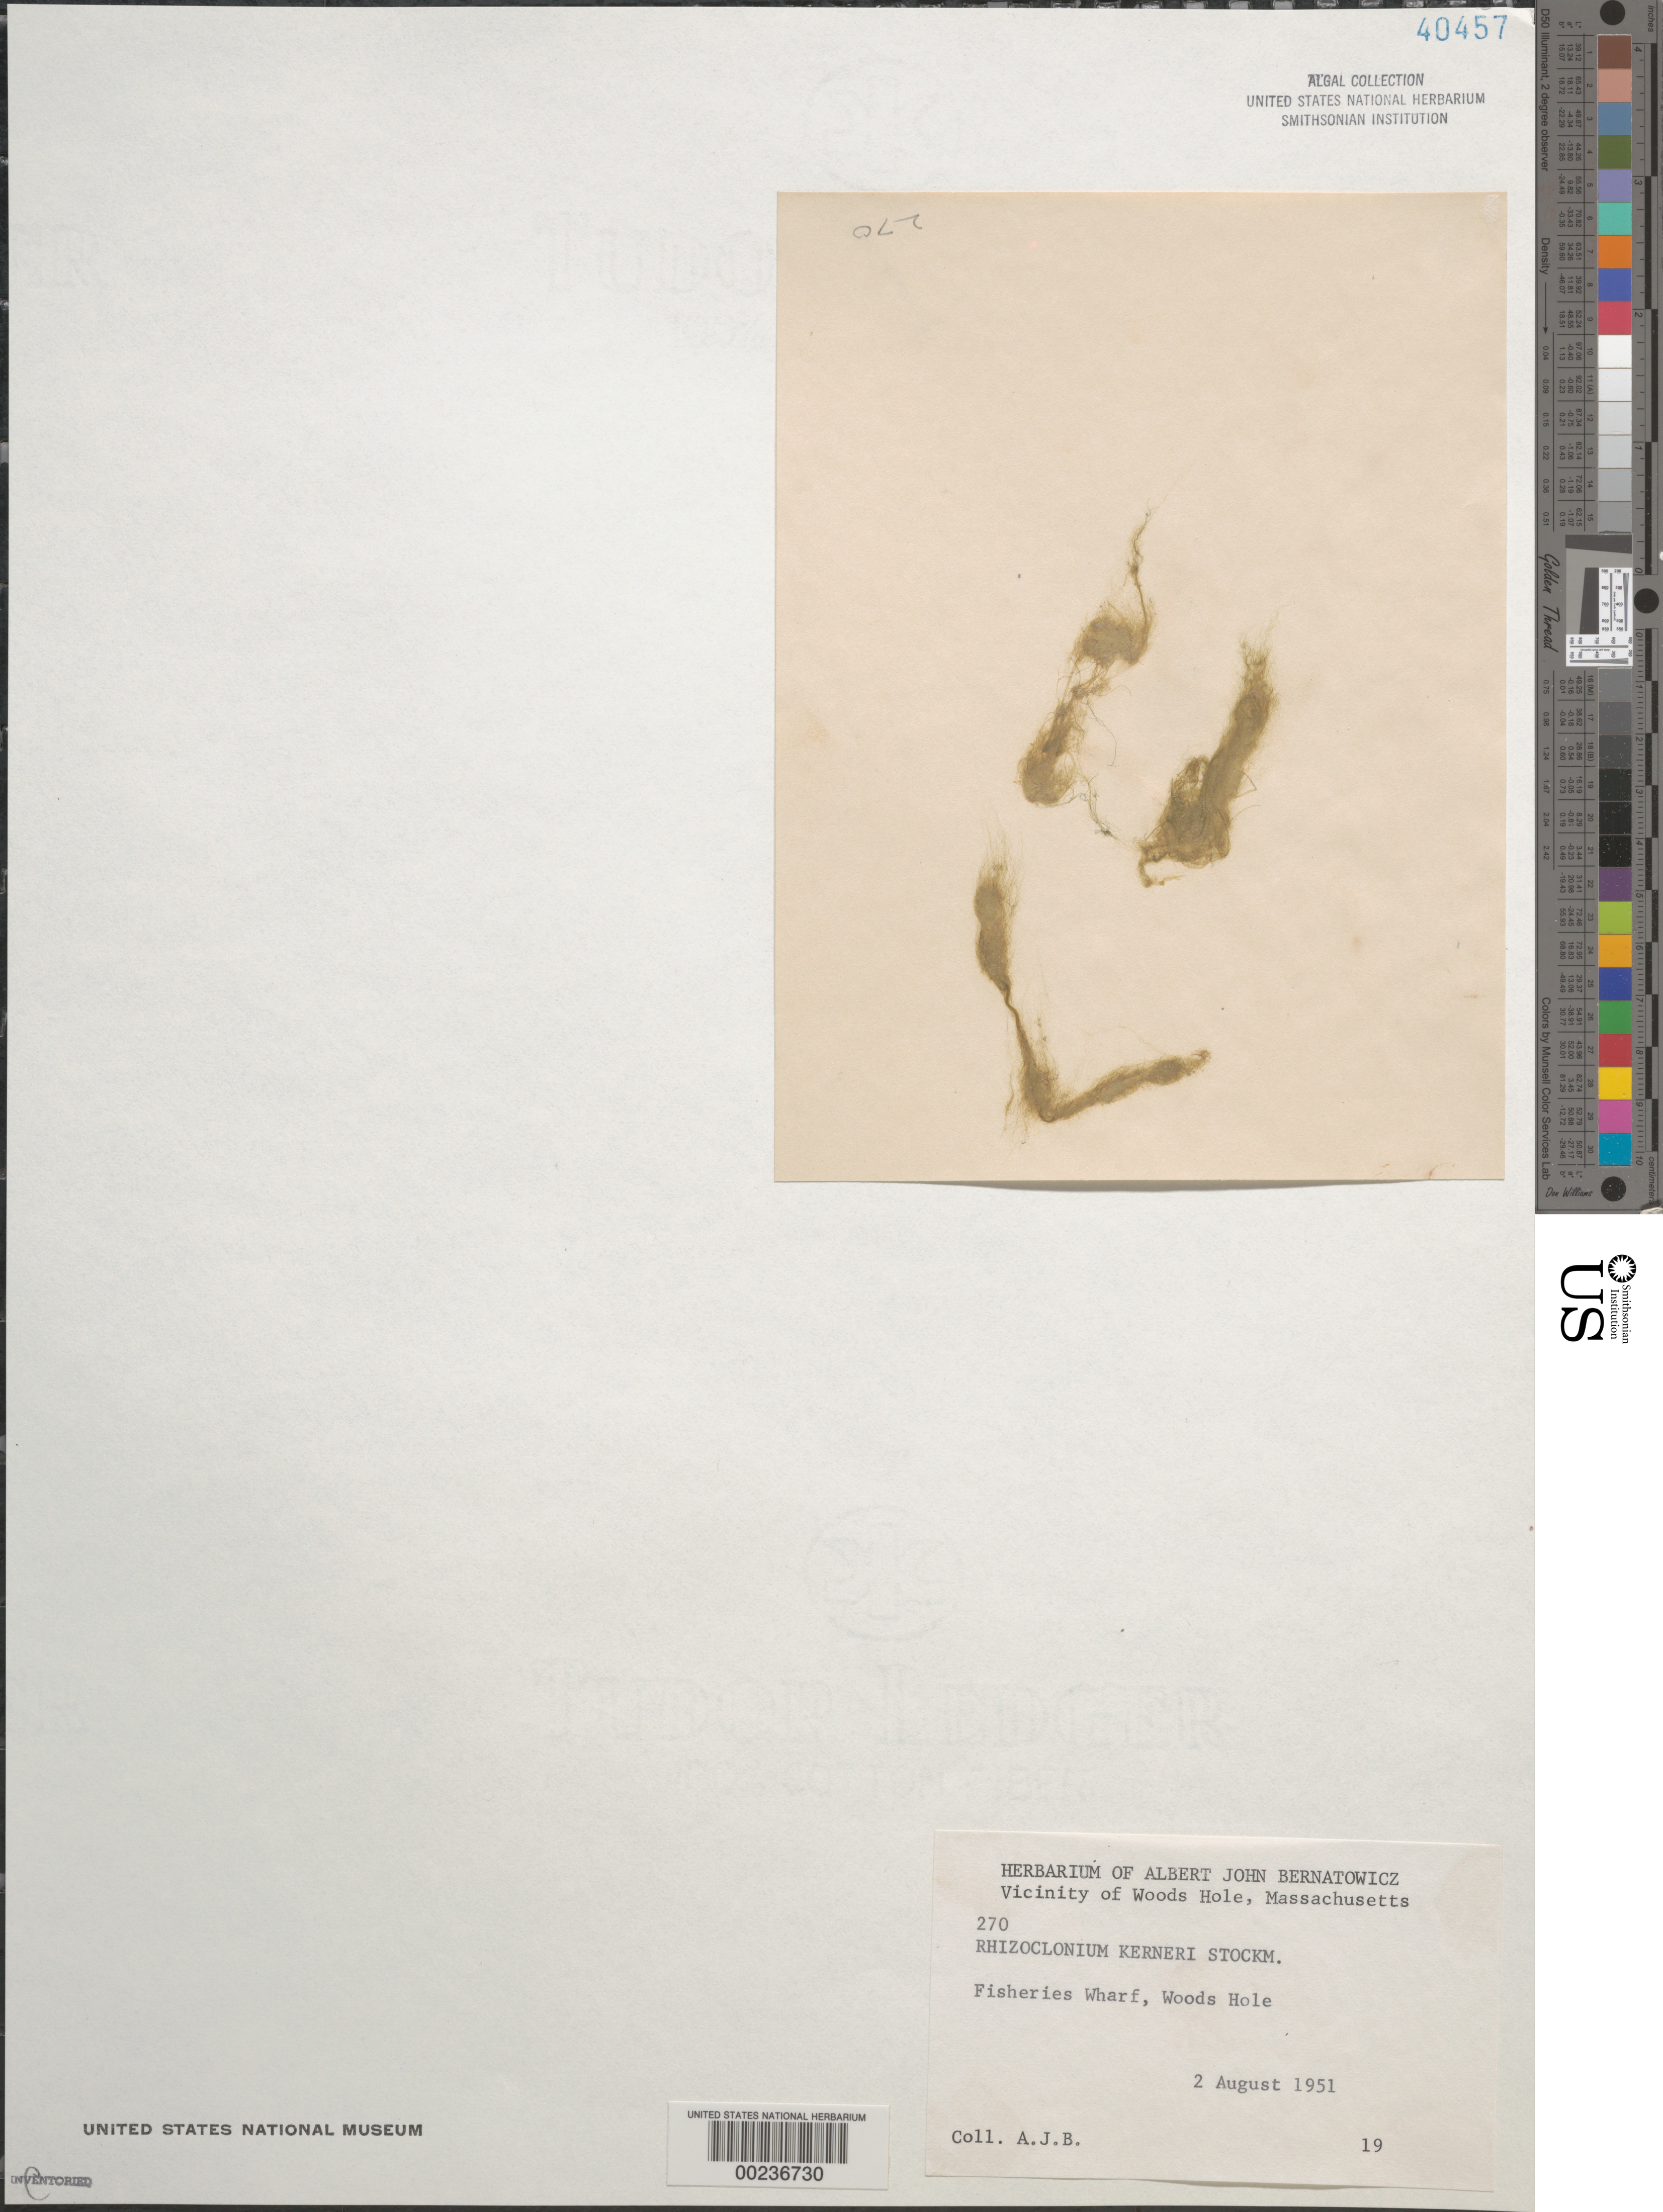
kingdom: Plantae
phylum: Chlorophyta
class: Ulvophyceae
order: Cladophorales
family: Cladophoraceae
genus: Rhizoclonium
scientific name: Rhizoclonium riparium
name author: (Roth) Harv.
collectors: A. Bernatowicz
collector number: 270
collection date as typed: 02 Aug 1951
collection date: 1951-08-02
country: United States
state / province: Massachusetts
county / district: Barnstable County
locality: Woods Hole, Fisheries wharf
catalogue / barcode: US 40457